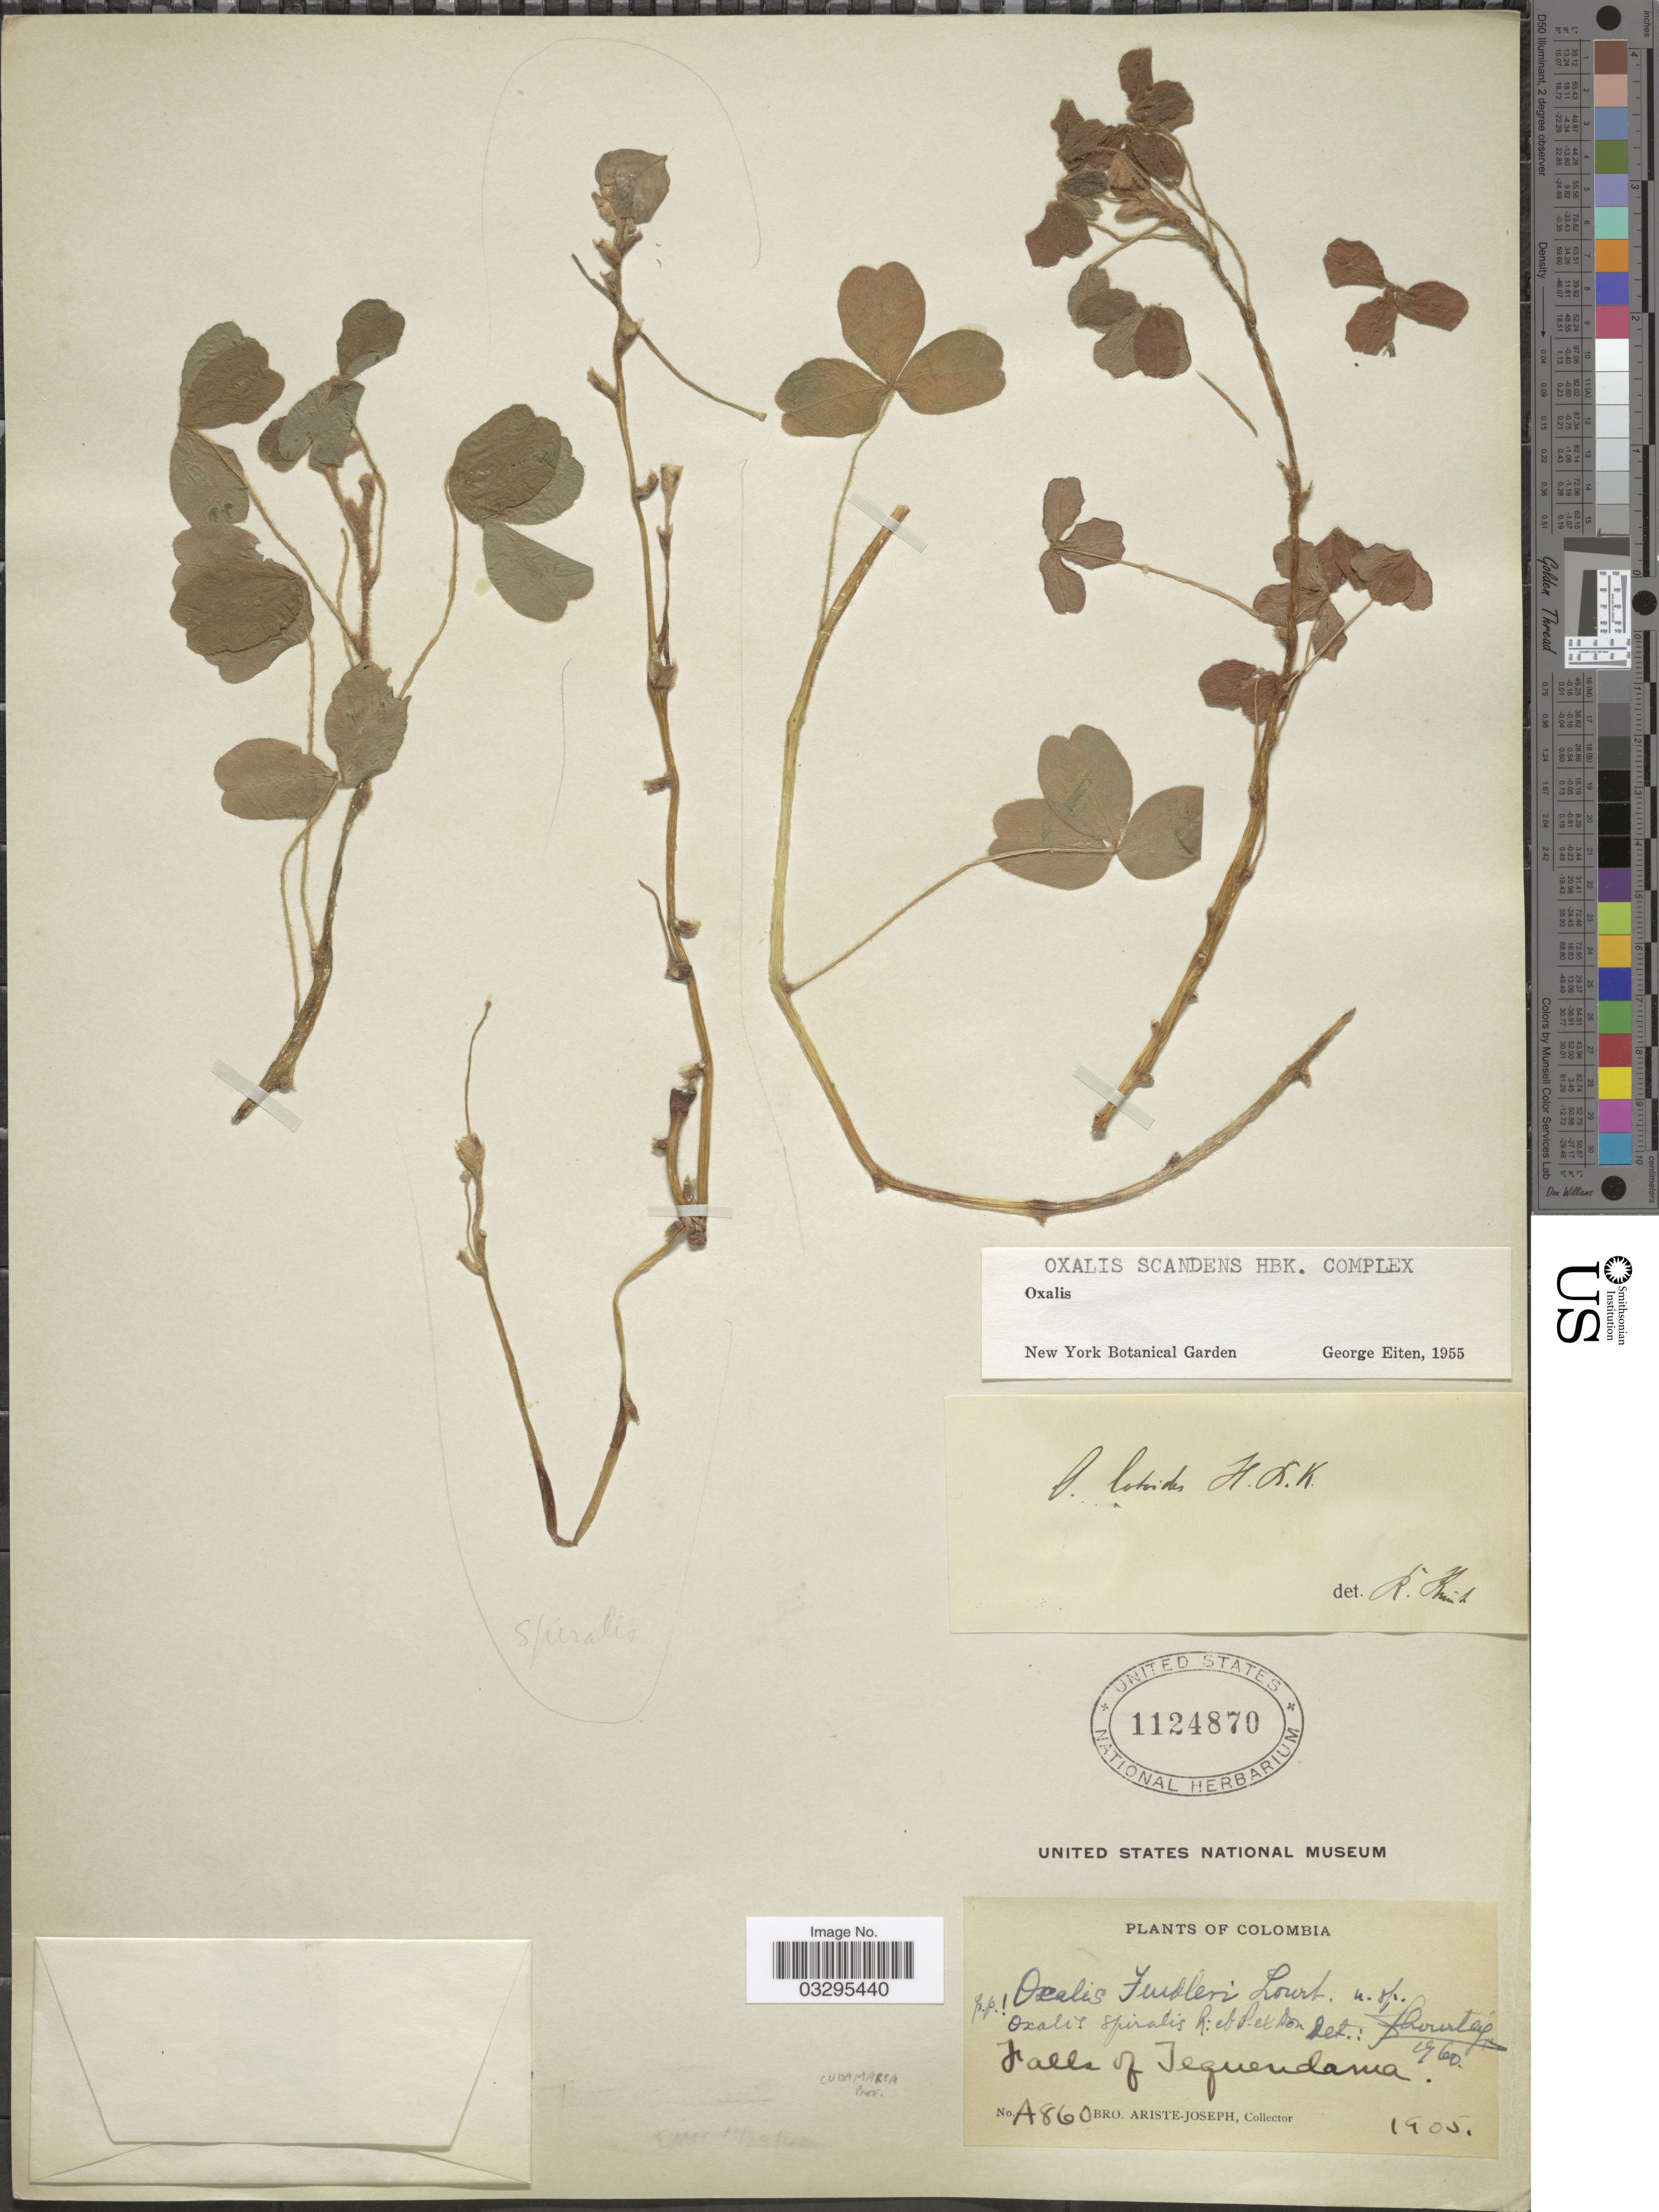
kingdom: Plantae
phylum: Tracheophyta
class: Magnoliopsida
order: Oxalidales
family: Oxalidaceae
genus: Oxalis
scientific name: Oxalis fendleri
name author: Lourteig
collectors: Bro. Ariste-Joseph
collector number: A860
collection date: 1905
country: Colombia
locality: Falls of Tequendama.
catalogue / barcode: US 1124870